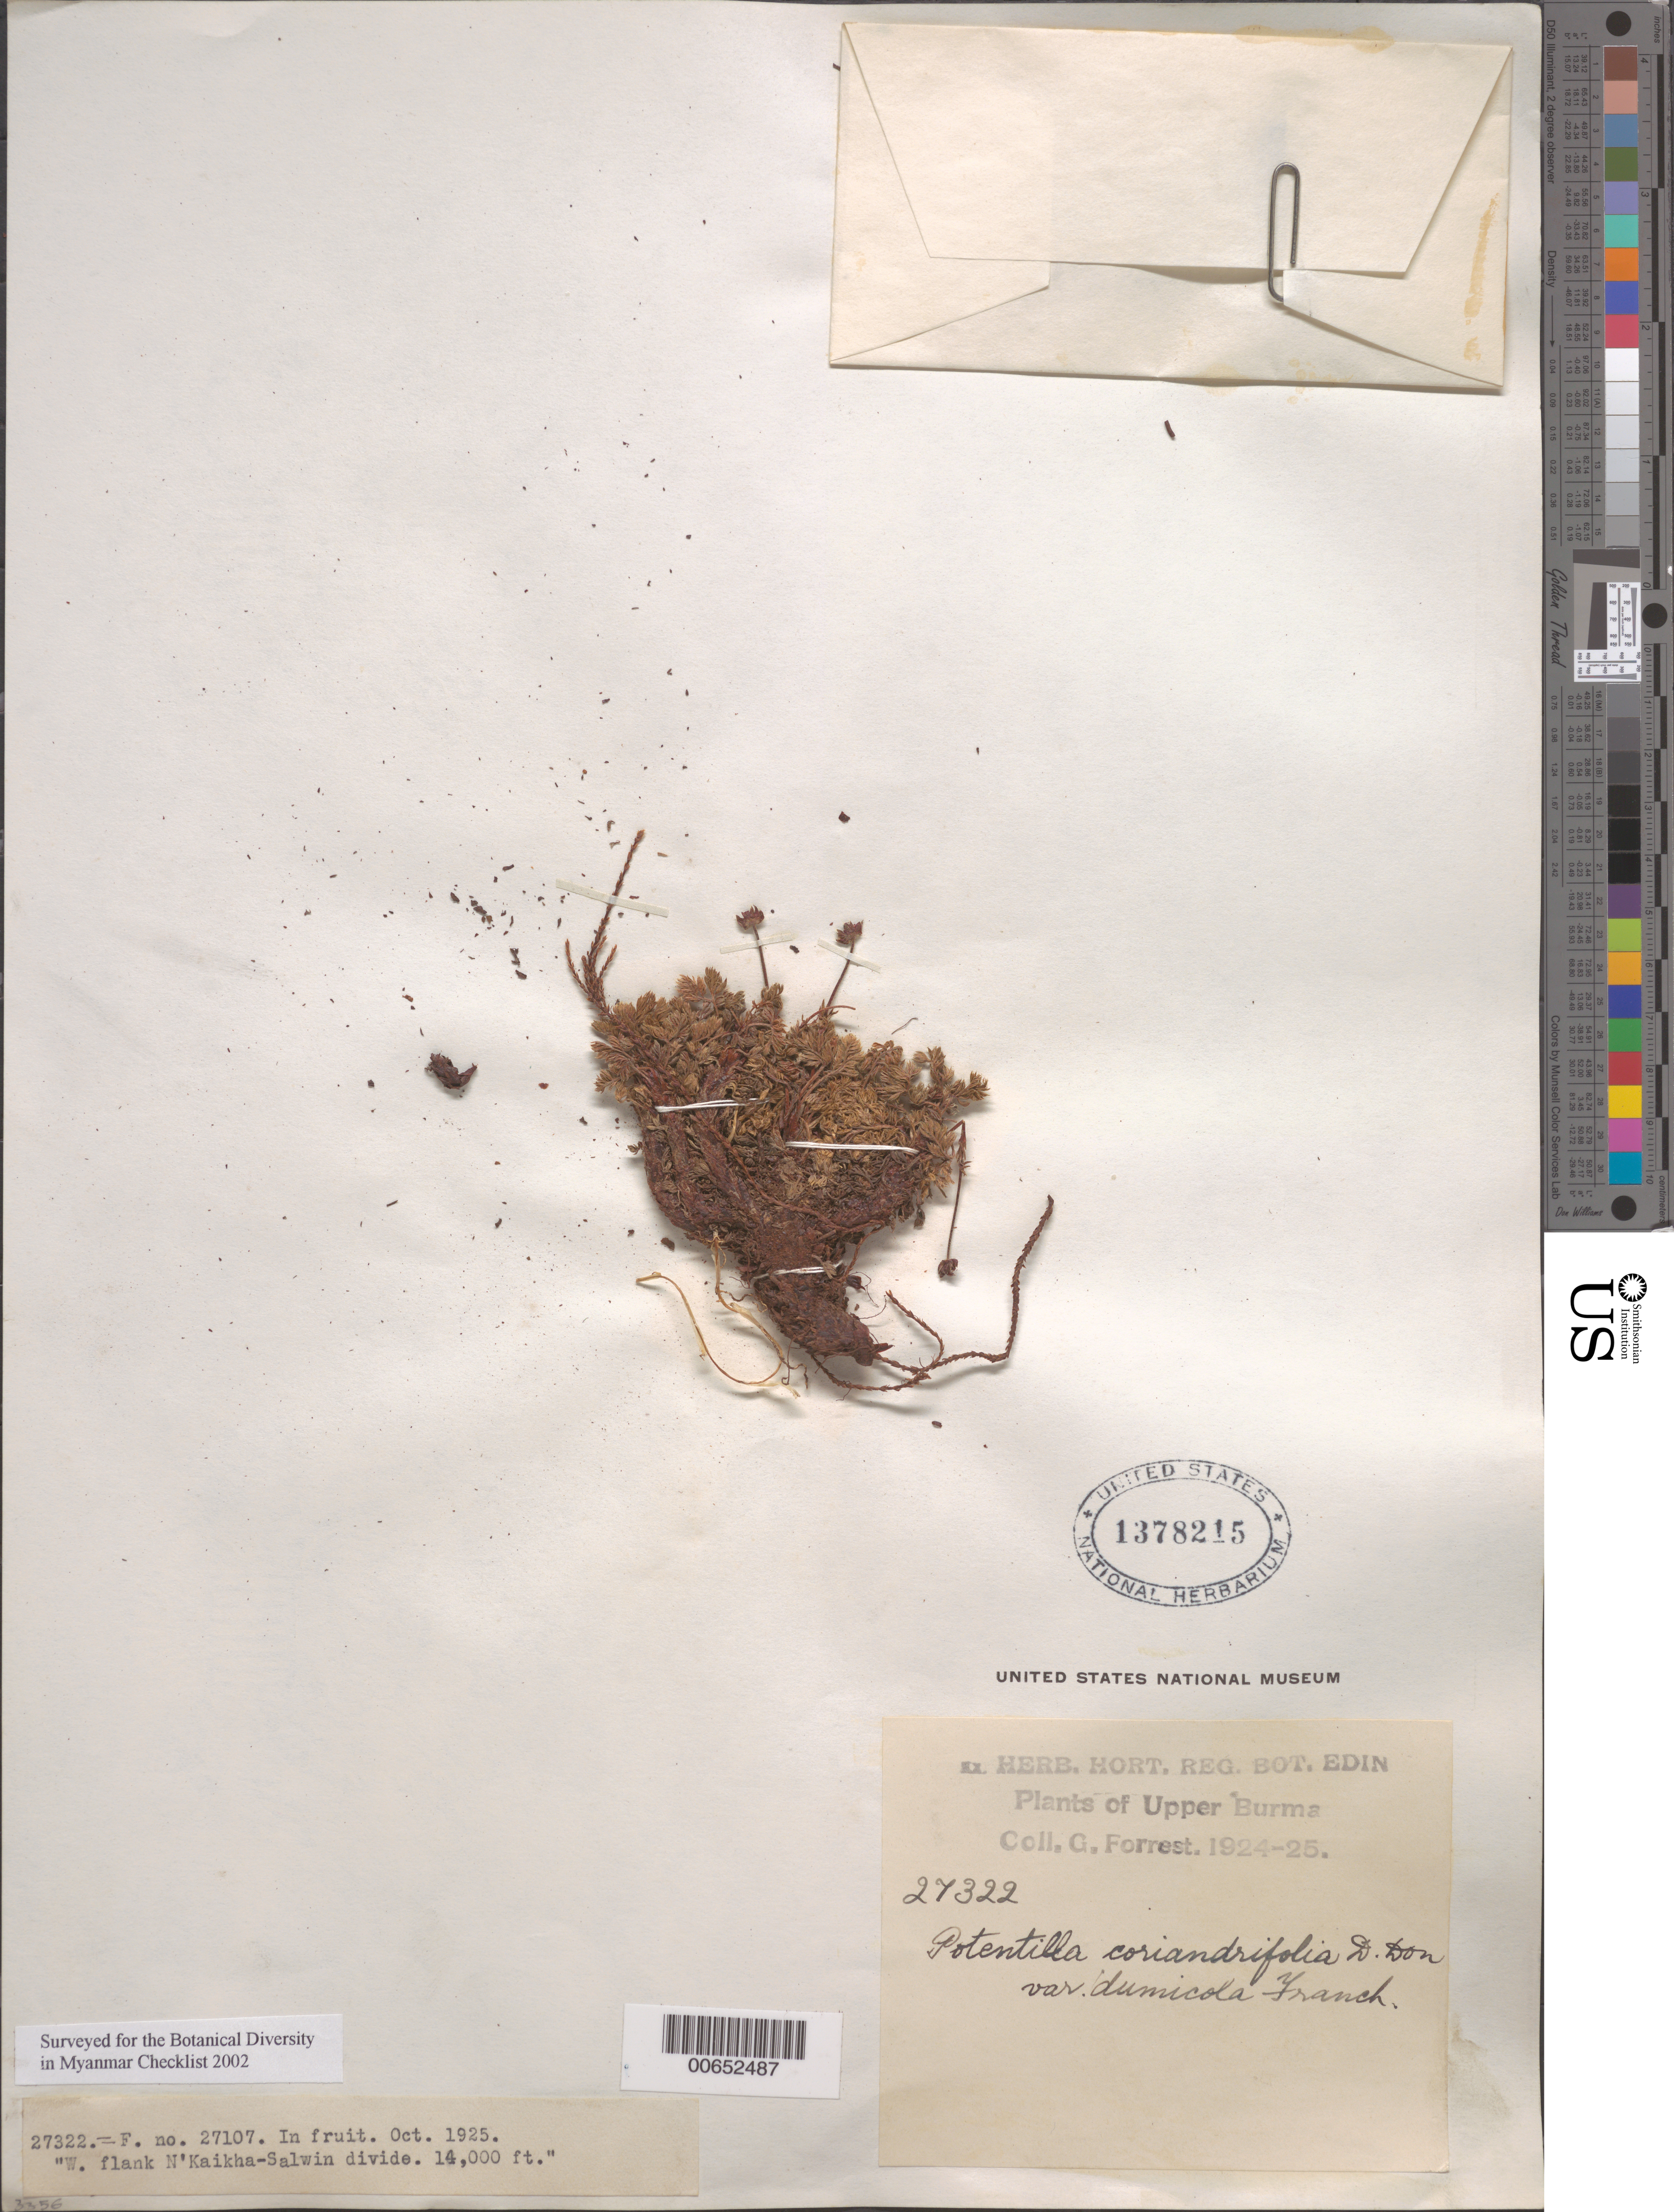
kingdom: Plantae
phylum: Tracheophyta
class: Magnoliopsida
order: Rosales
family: Rosaceae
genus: Potentilla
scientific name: Potentilla coriandrifolia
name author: D. Don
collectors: G. Forrest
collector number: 27322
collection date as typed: Oct 1925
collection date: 1925-10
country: Myanmar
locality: Upper Burma, W flank of N'Maikha-Salwin Divide.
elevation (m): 4267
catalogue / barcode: US 1378215